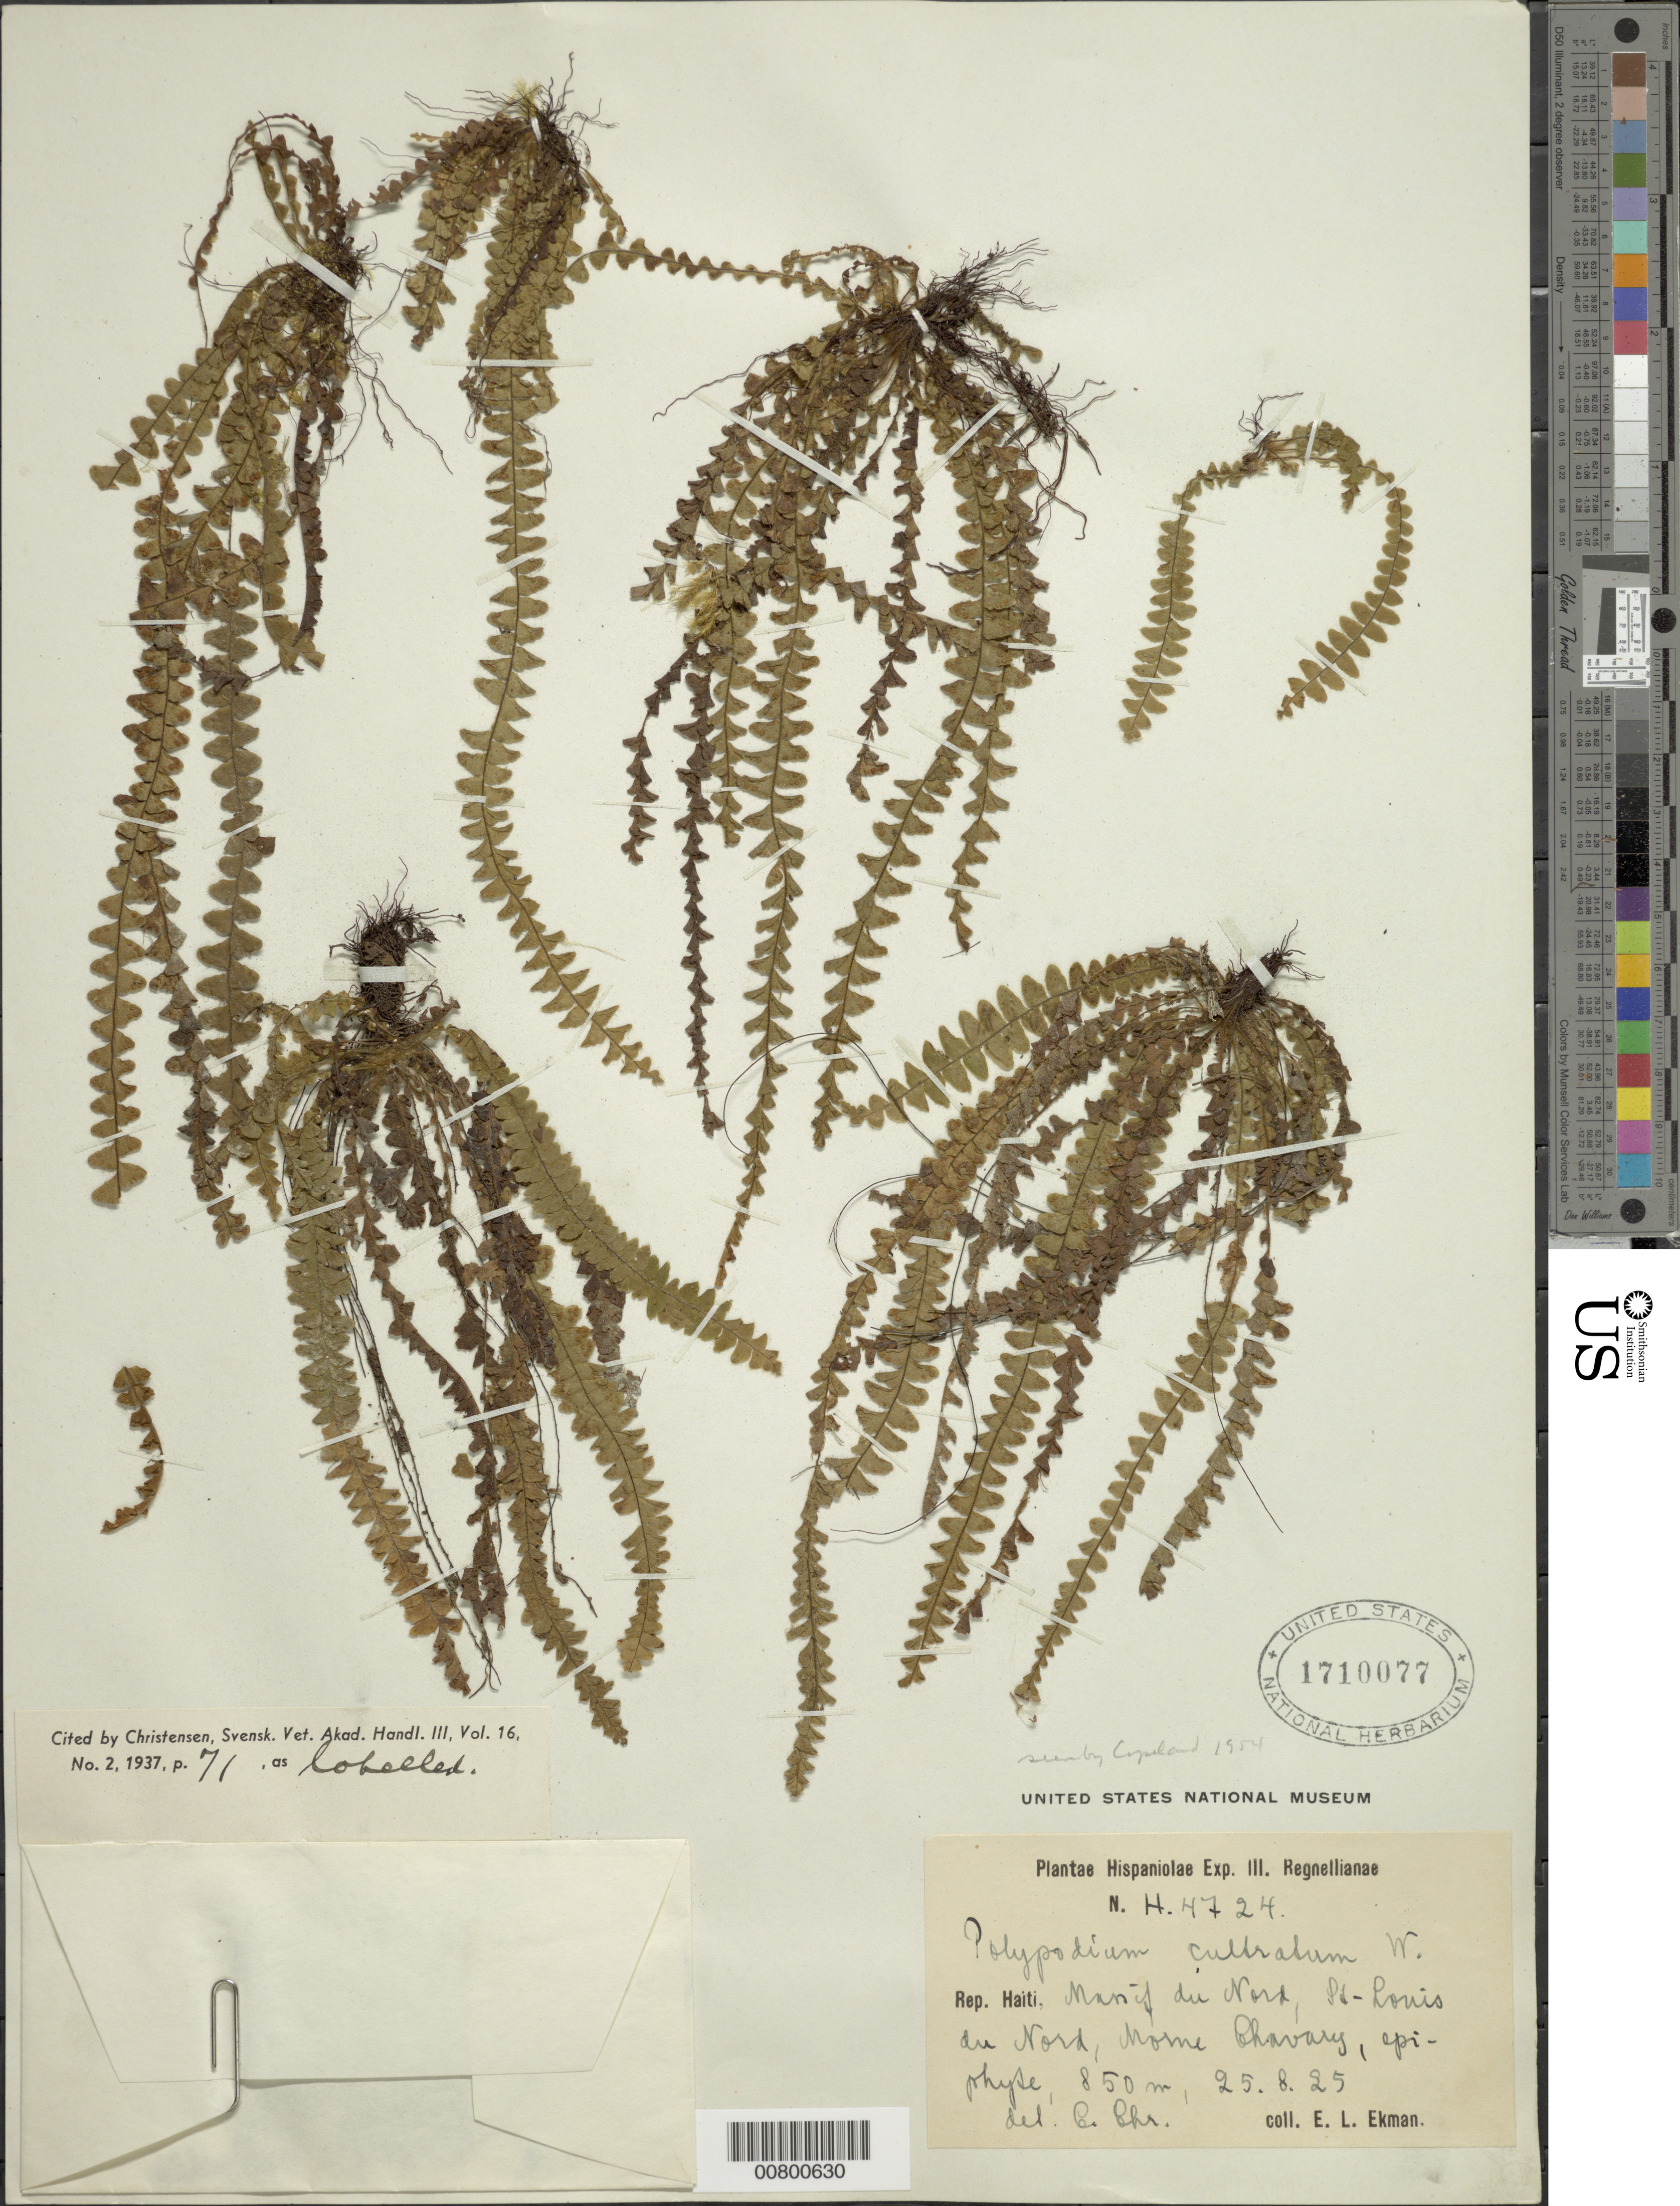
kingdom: Plantae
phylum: Tracheophyta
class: Polypodiopsida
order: Polypodiales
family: Polypodiaceae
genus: Alansmia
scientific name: Alansmia cultrata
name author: (Bory ex Willd.) Moguel & M. Kessler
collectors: E. L. Ekman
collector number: H 4724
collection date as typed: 25 Aug 1925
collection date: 1925-08-25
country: Haiti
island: Hispaniola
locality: Massif du Nord, St Louis du Nord, Morne Cahvary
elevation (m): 850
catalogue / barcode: US 1710077